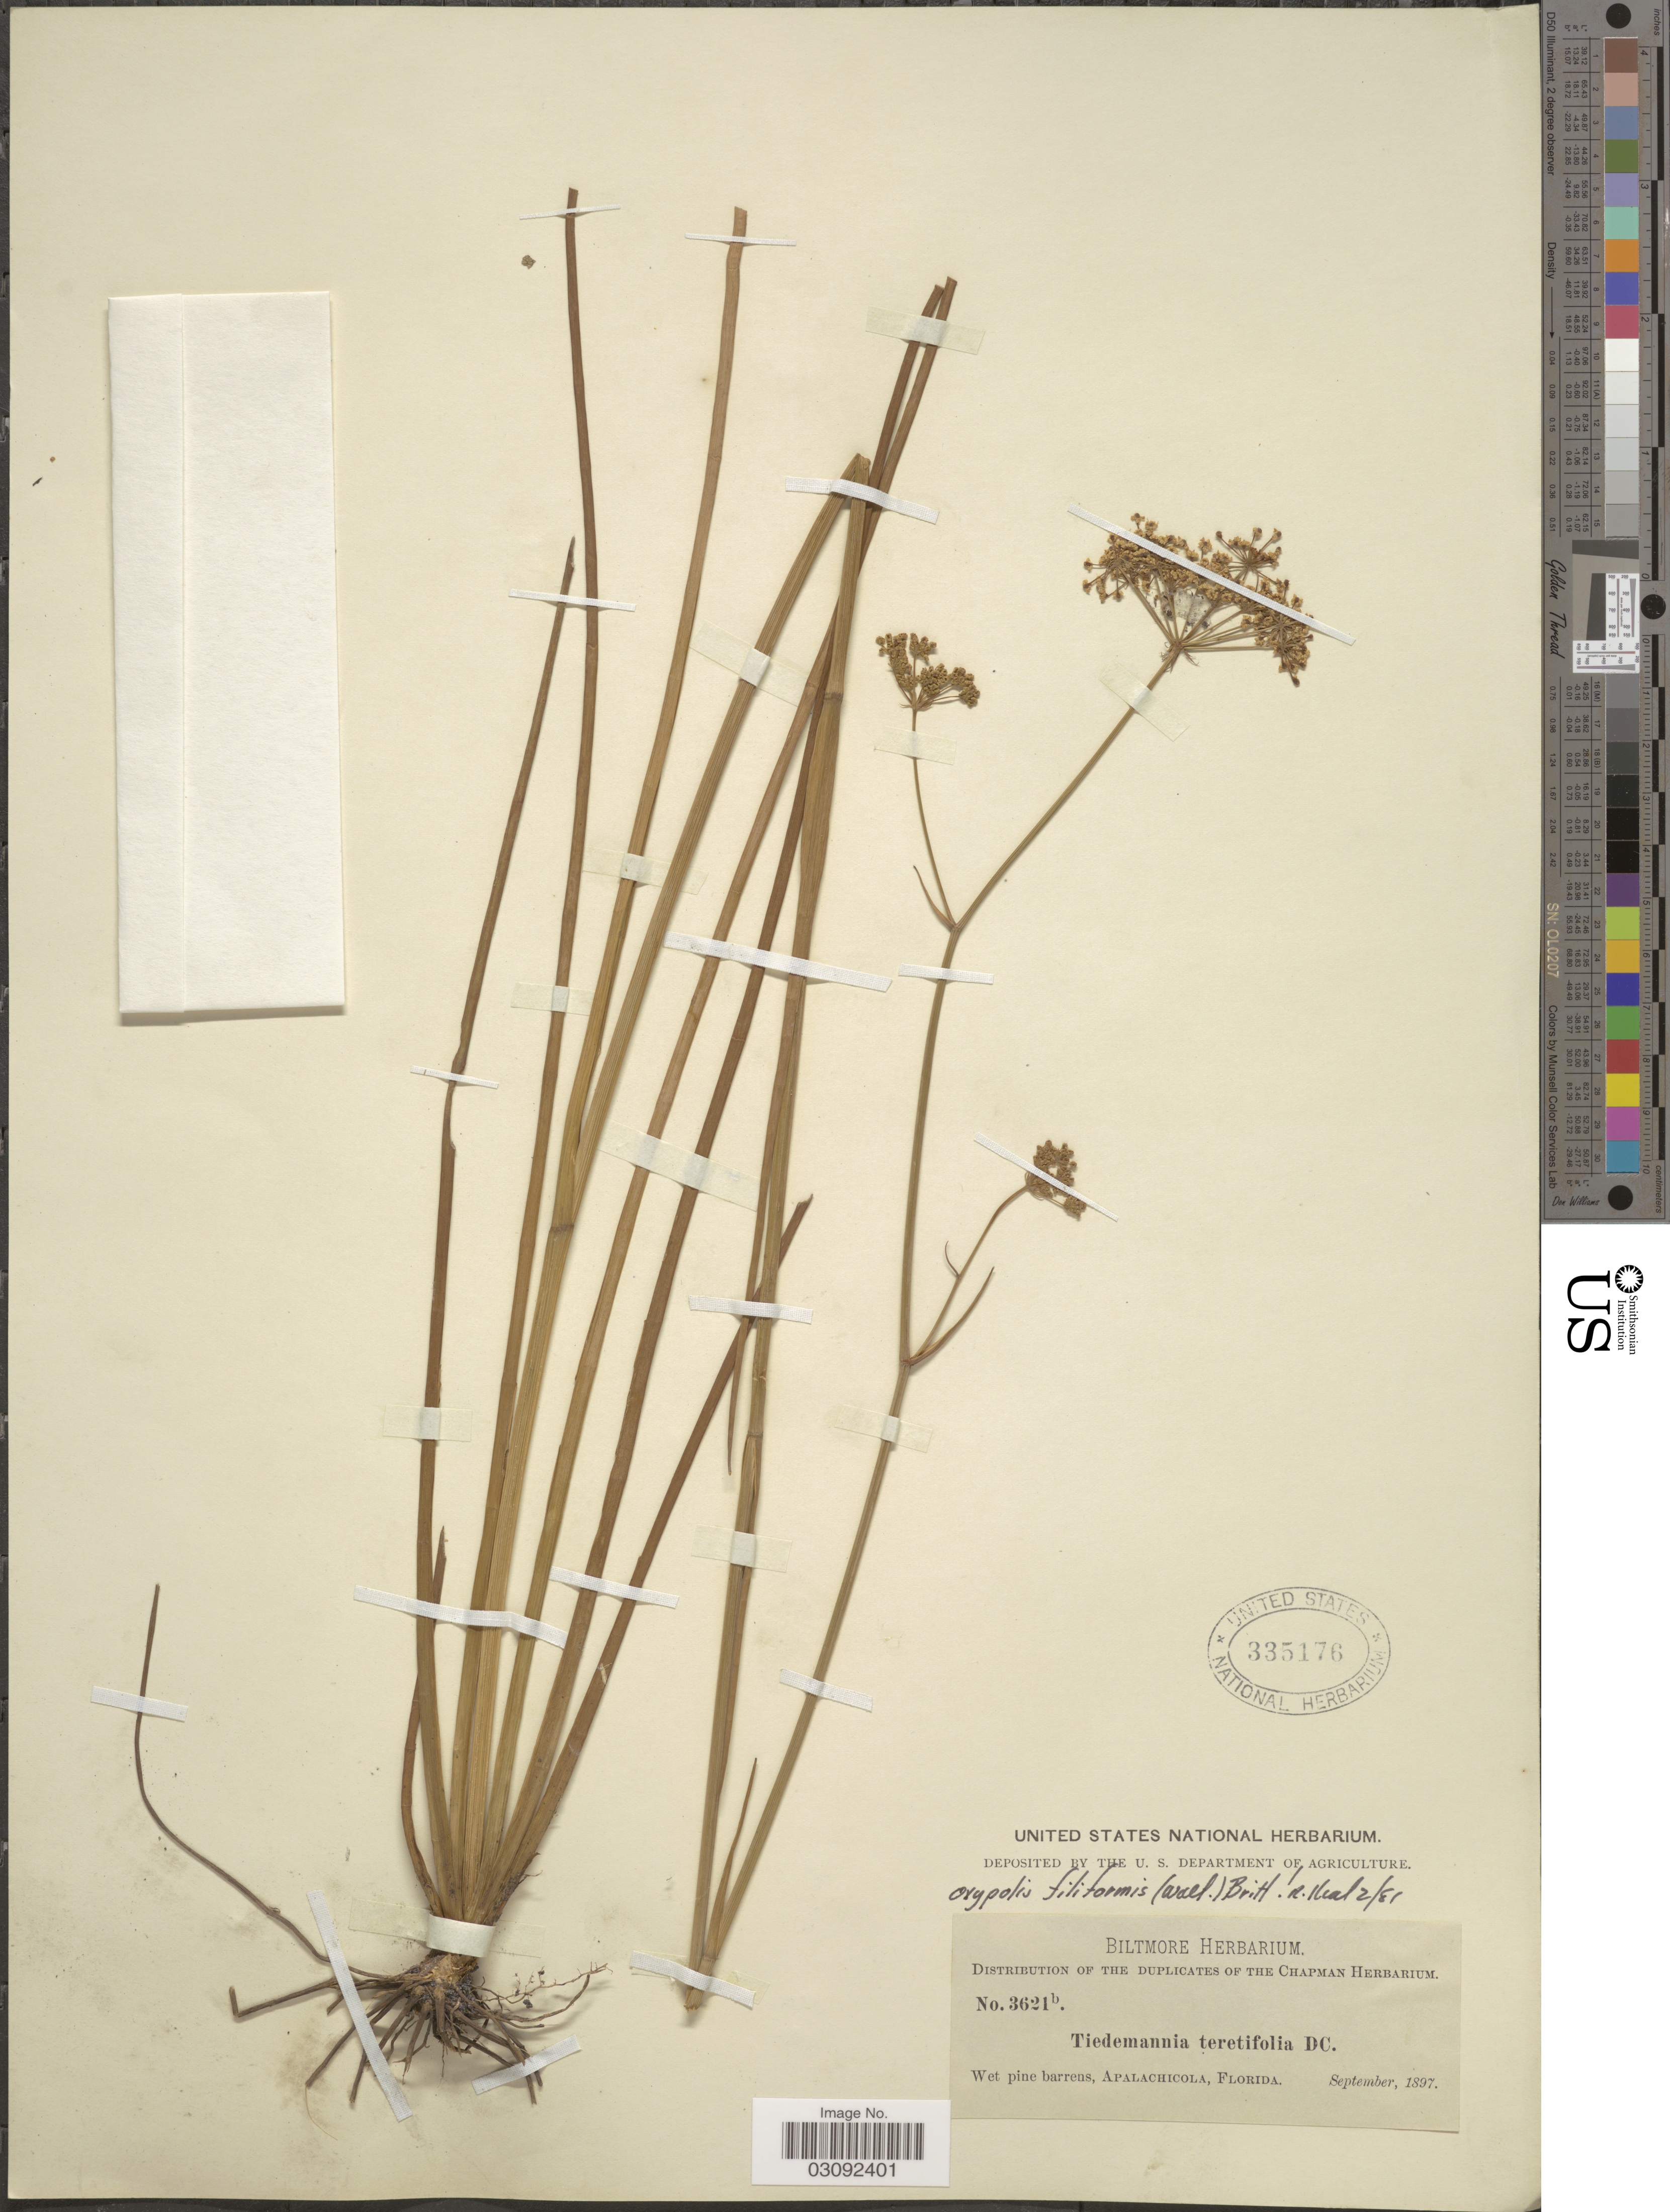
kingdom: Plantae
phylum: Tracheophyta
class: Magnoliopsida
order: Apiales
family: Apiaceae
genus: Oxypolis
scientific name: Oxypolis filiformis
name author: (Walter) Britton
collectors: ex herb. Biltmore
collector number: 3621b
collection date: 1897-09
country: United States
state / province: Florida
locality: Apalachicola.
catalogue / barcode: US 335176